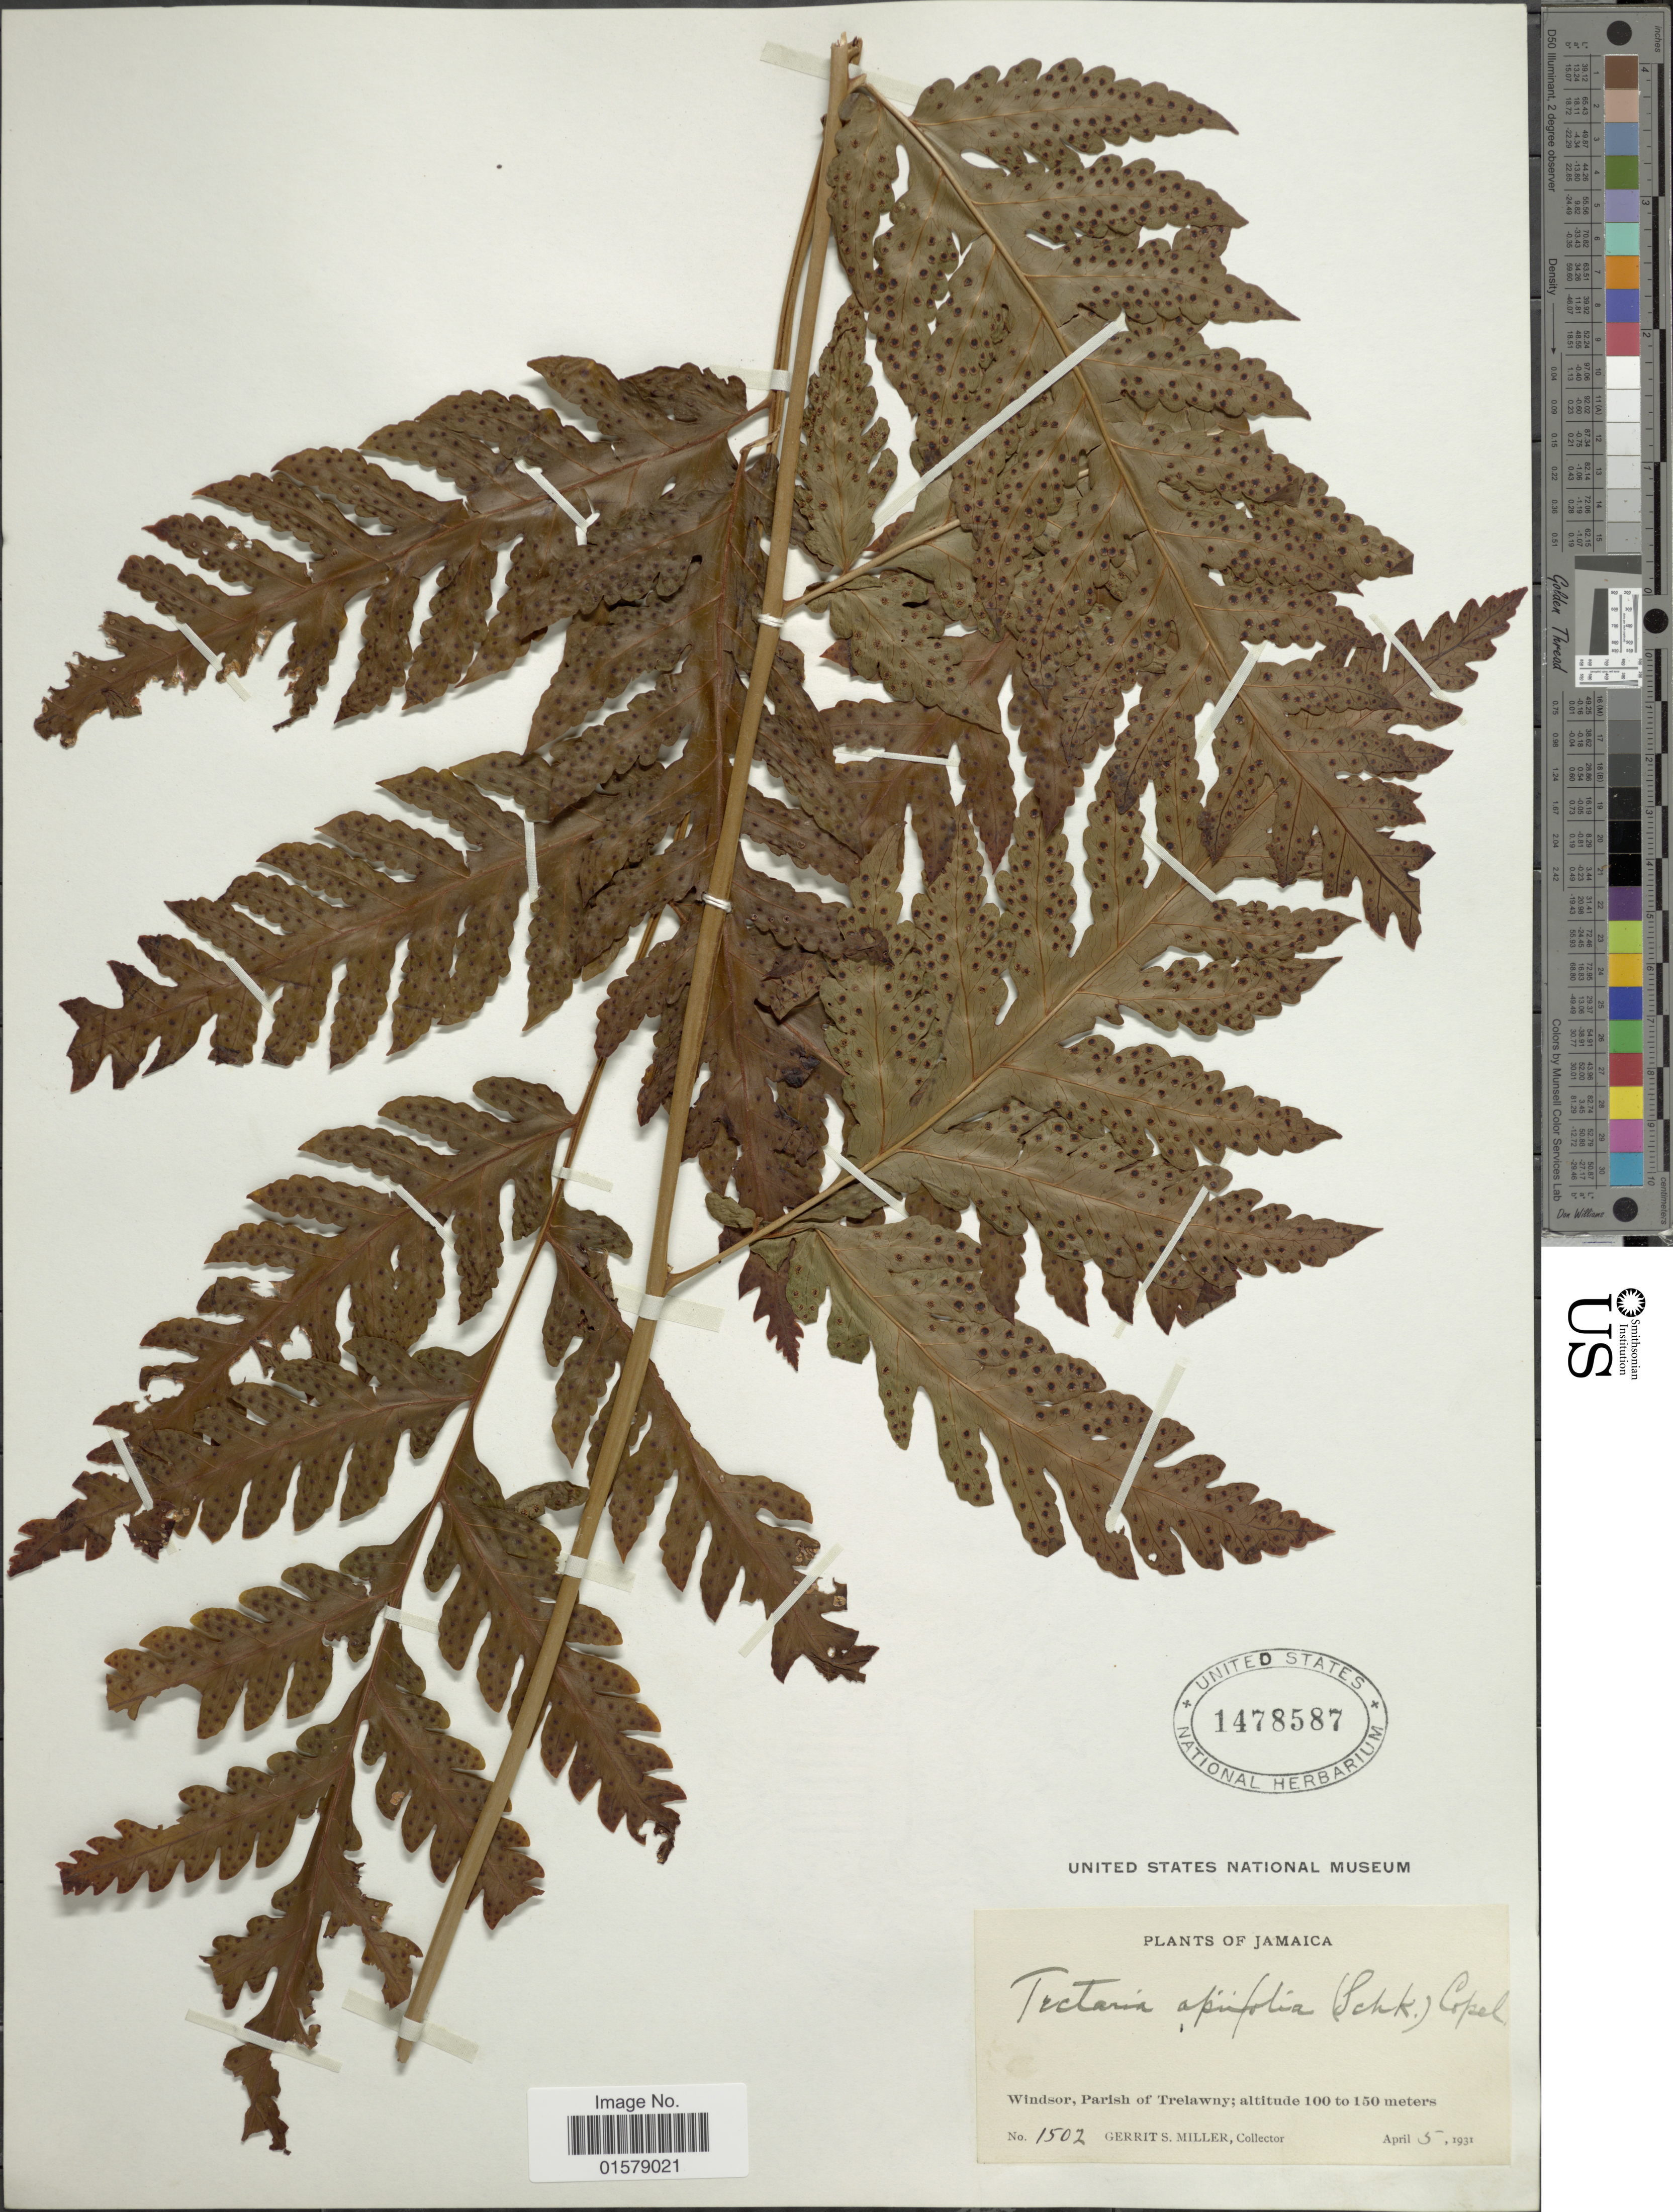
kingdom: Plantae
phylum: Tracheophyta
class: Polypodiopsida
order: Polypodiales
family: Tectariaceae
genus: Tectaria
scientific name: Tectaria apiifolia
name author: (Schkuhr) Copel.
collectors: G. S. Miller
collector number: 1502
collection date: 1931-04-05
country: Jamaica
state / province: Trelawny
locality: Windsor, Parish of Trelawny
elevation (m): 100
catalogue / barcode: US 1478587